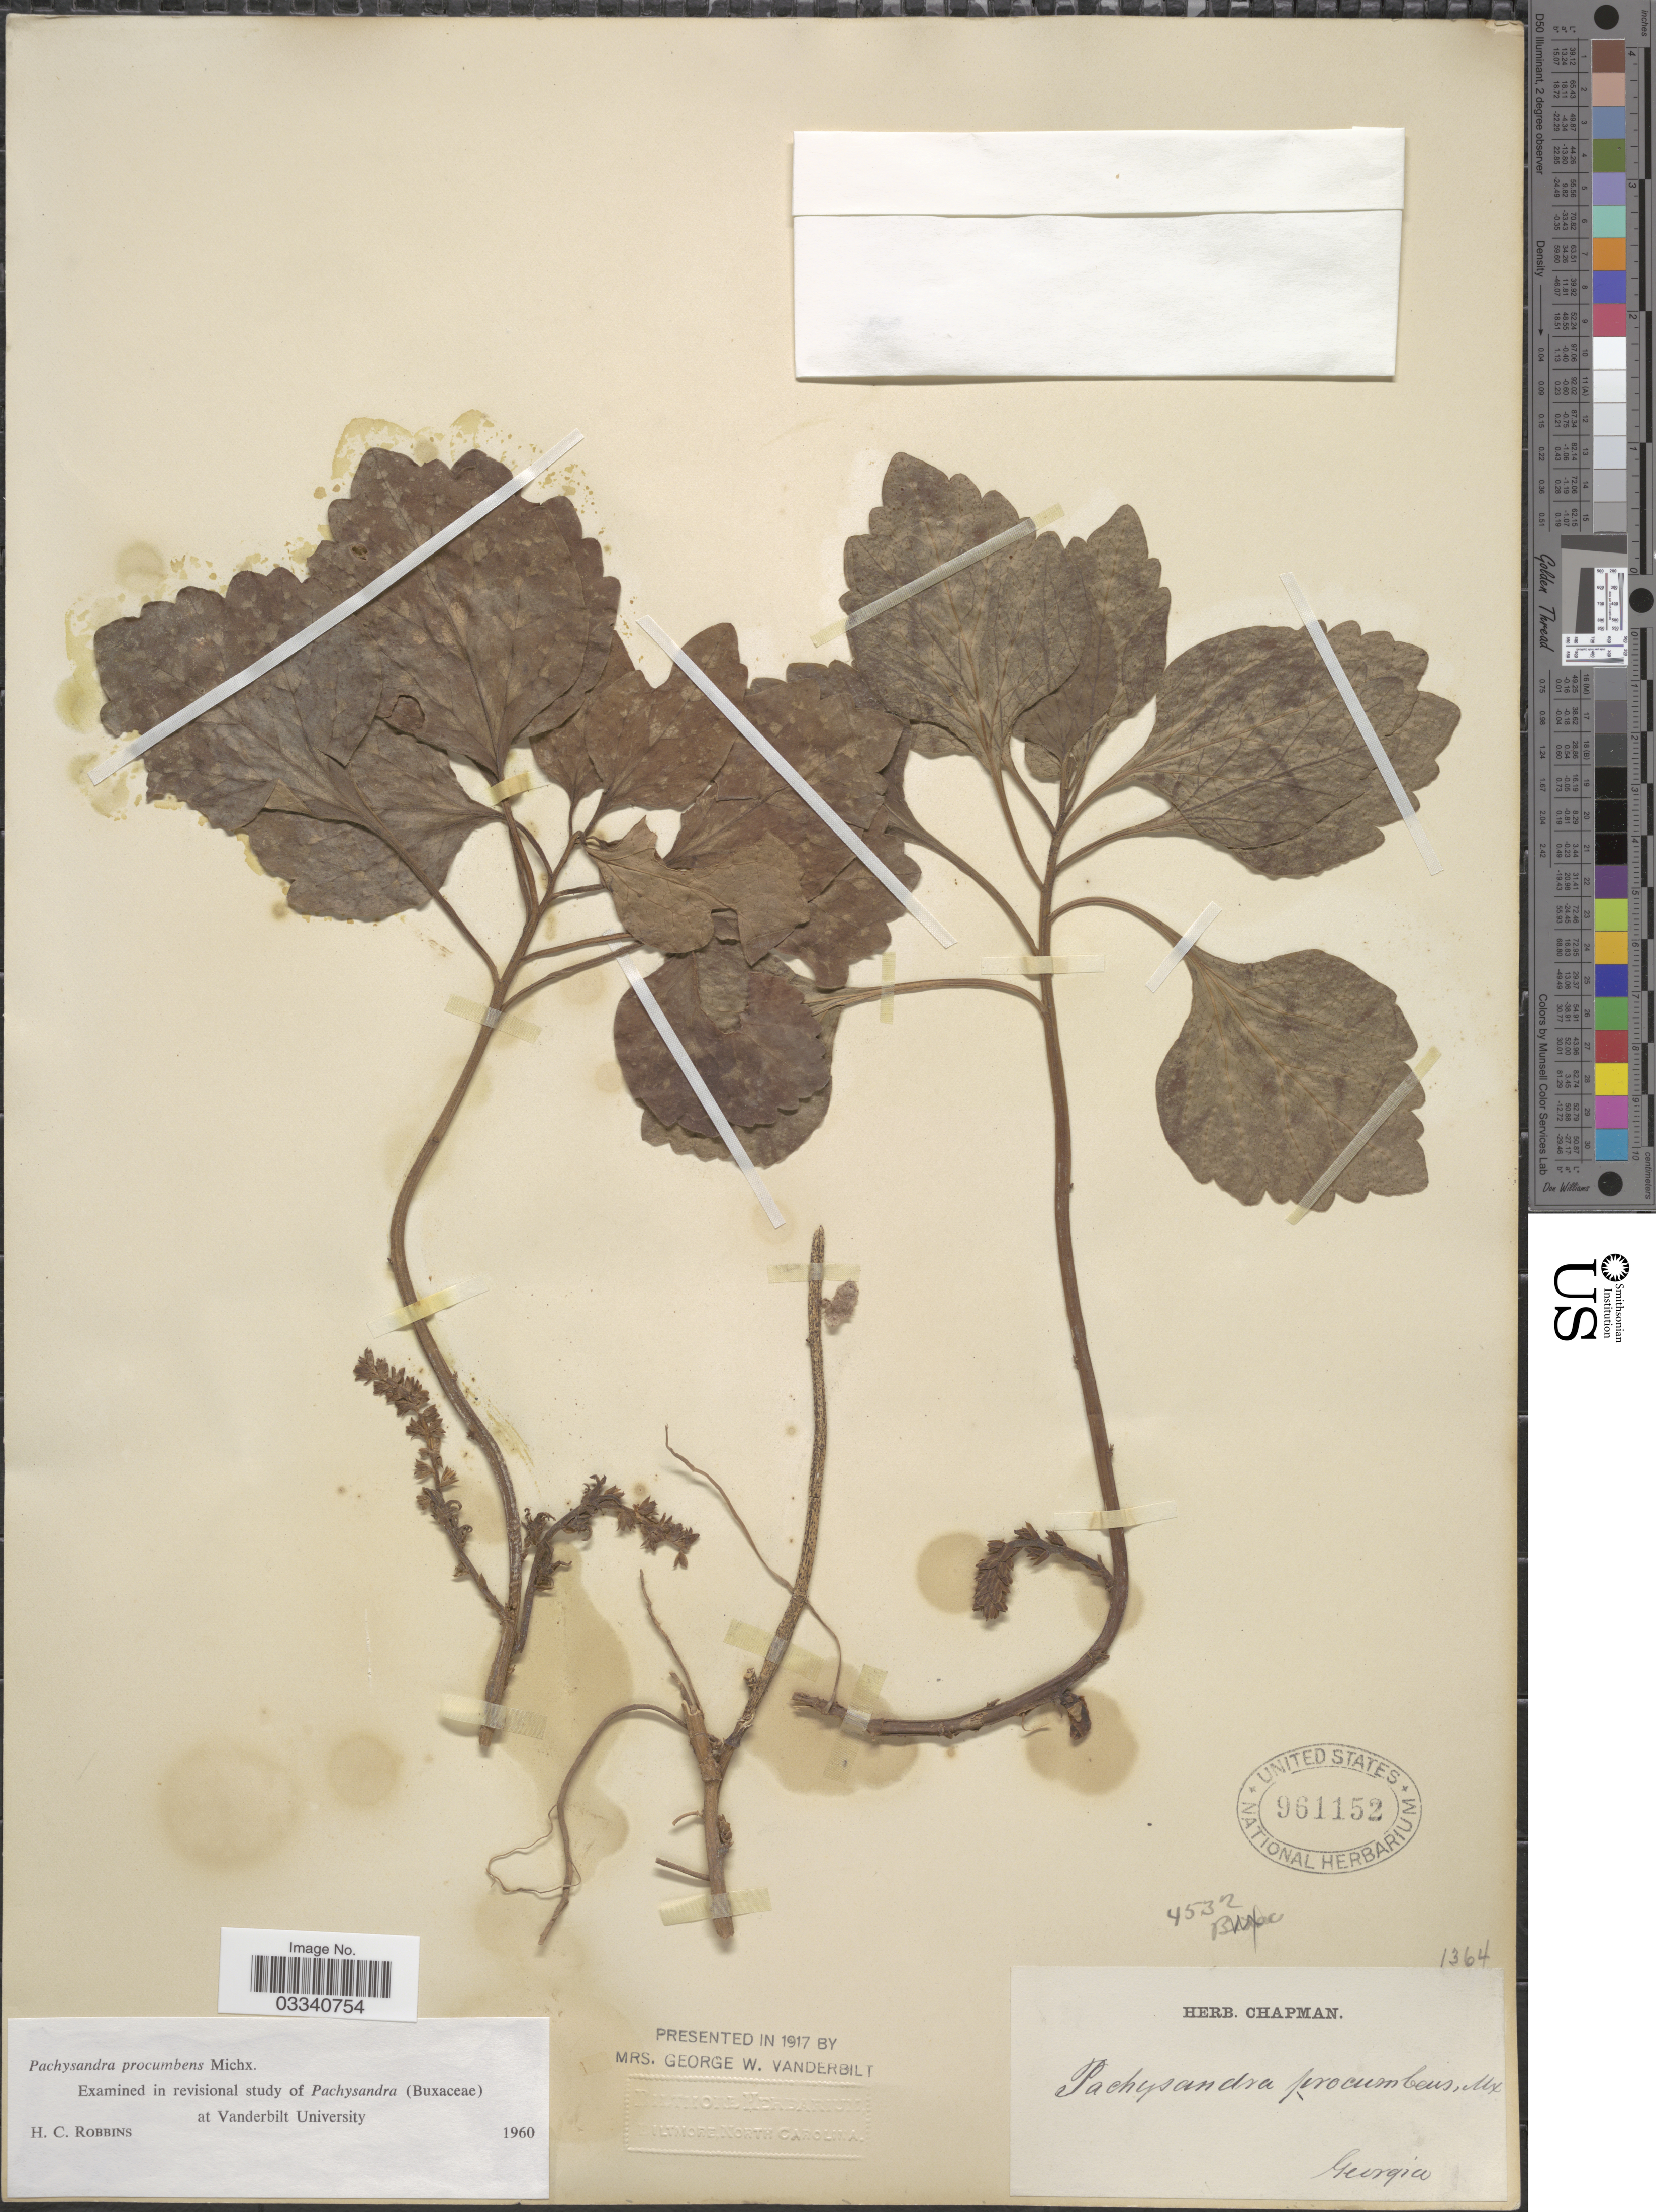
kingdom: Plantae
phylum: Tracheophyta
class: Magnoliopsida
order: Buxales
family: Buxaceae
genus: Pachysandra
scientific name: Pachysandra procumbens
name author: Michx.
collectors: ex herb. Chapman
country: United States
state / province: Georgia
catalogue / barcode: US 961152